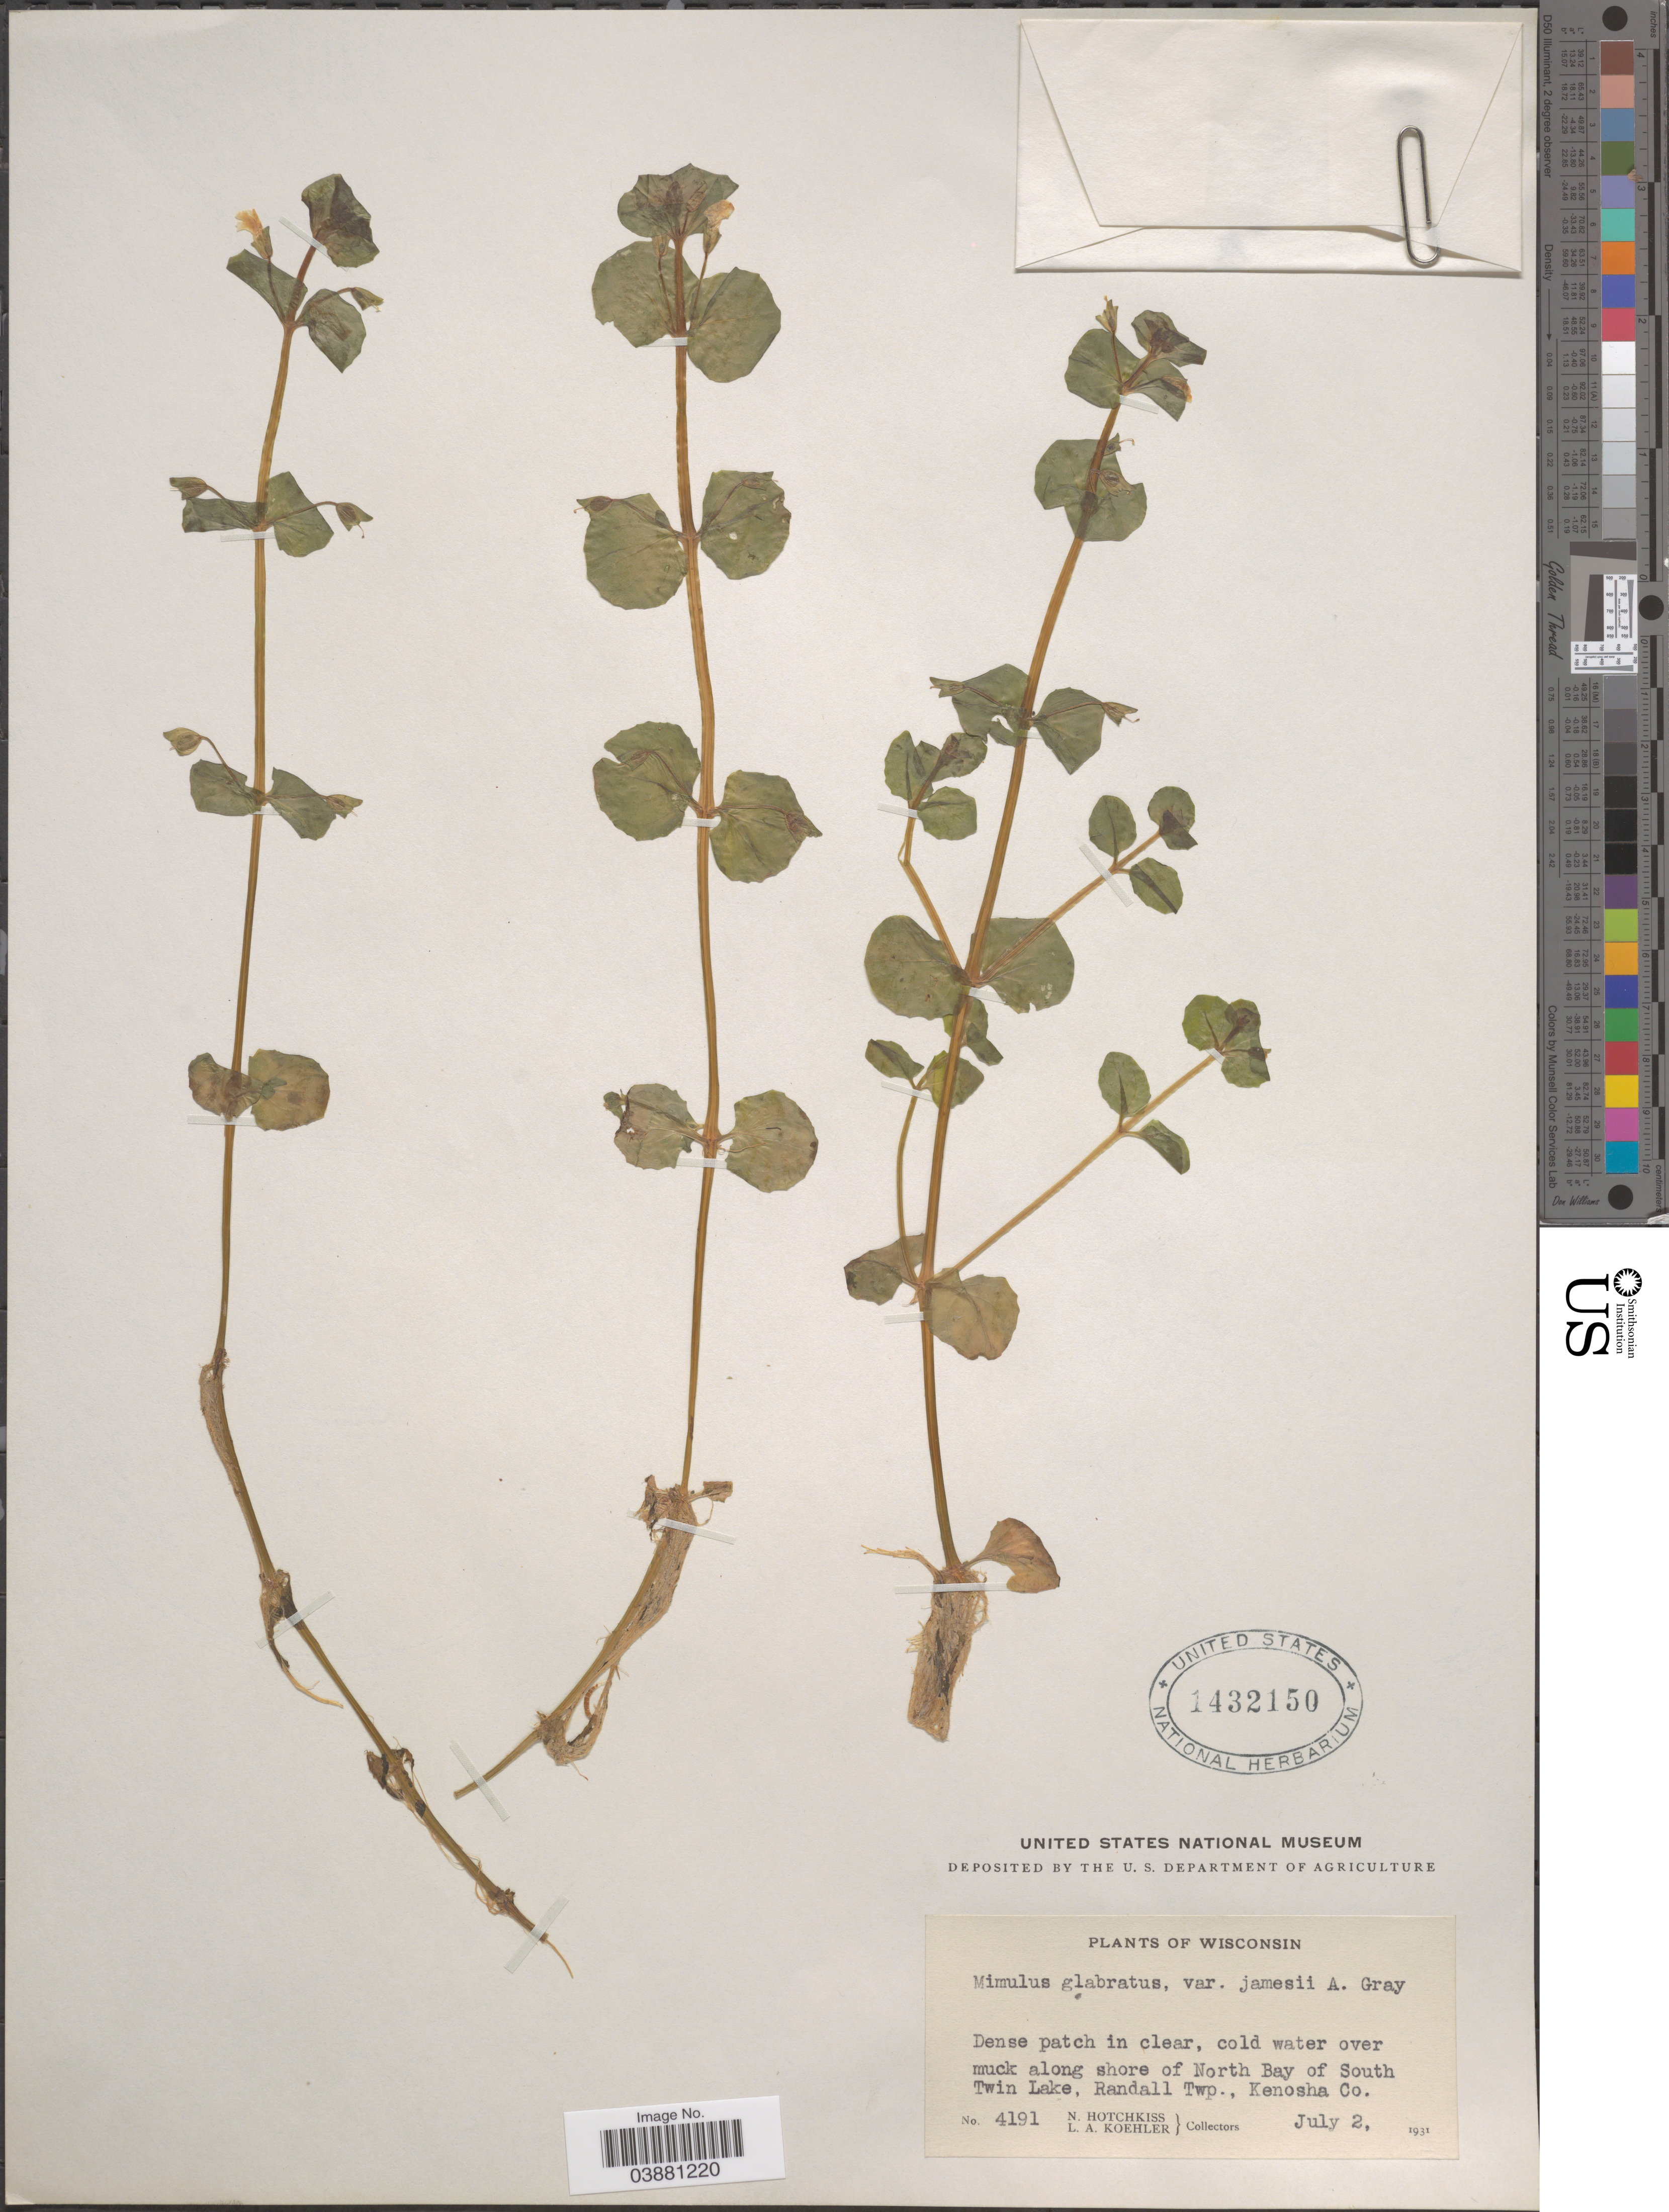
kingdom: Plantae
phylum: Tracheophyta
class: Magnoliopsida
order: Lamiales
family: Phrymaceae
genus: Mimulus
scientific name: Mimulus glabratus var. jamesii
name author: (Torr. & A. Gray ex Benth.) A. Gray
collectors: N. Hotchkiss & L. Koehler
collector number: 4191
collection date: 1931-07-02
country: United States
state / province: Wisconsin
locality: Along shore of North Bay of South Twin Lake, Randall Twp., Kenosha Co.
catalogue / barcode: US 1432150